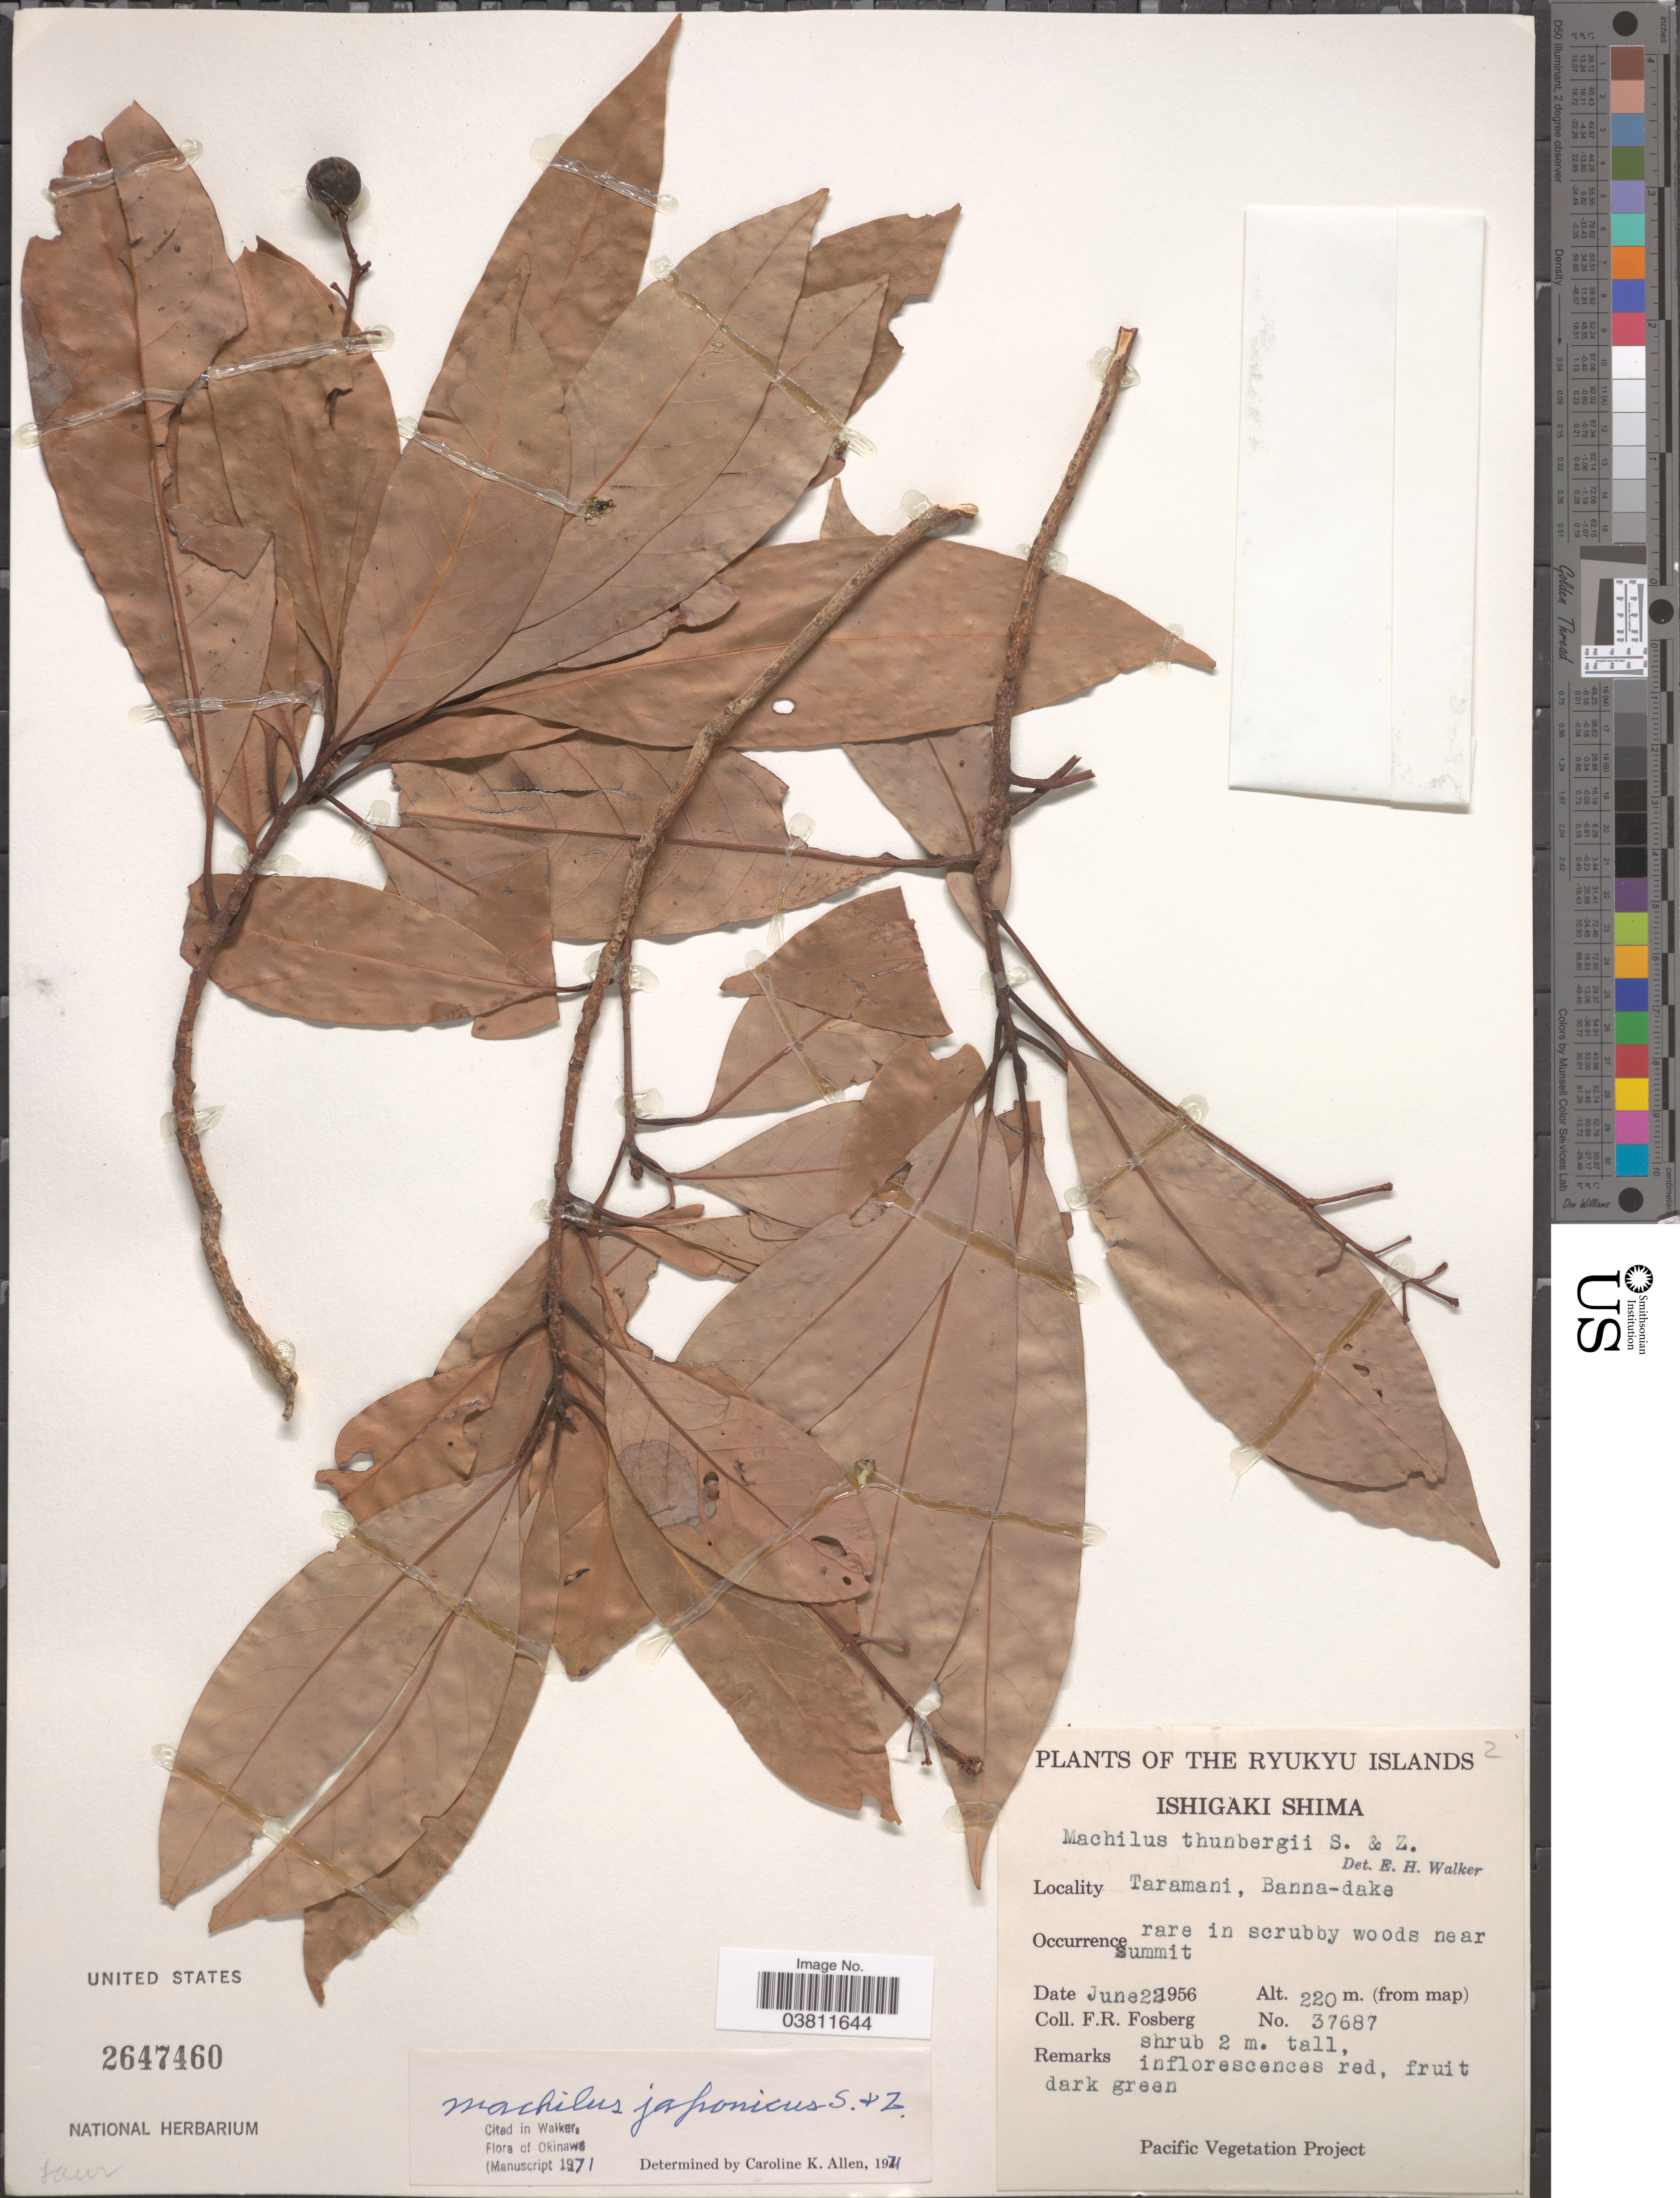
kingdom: Plantae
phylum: Tracheophyta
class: Magnoliopsida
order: Laurales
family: Lauraceae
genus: Machilus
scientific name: Machilus japonica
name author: Siebold & Zucc.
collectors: F. R. Fosberg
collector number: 37687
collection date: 1956-06-22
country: Japan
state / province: Okinawa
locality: The Ryukyu Islands. Ishigaki Shima. Taramani, Banna-dake.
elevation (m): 220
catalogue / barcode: US 2647460